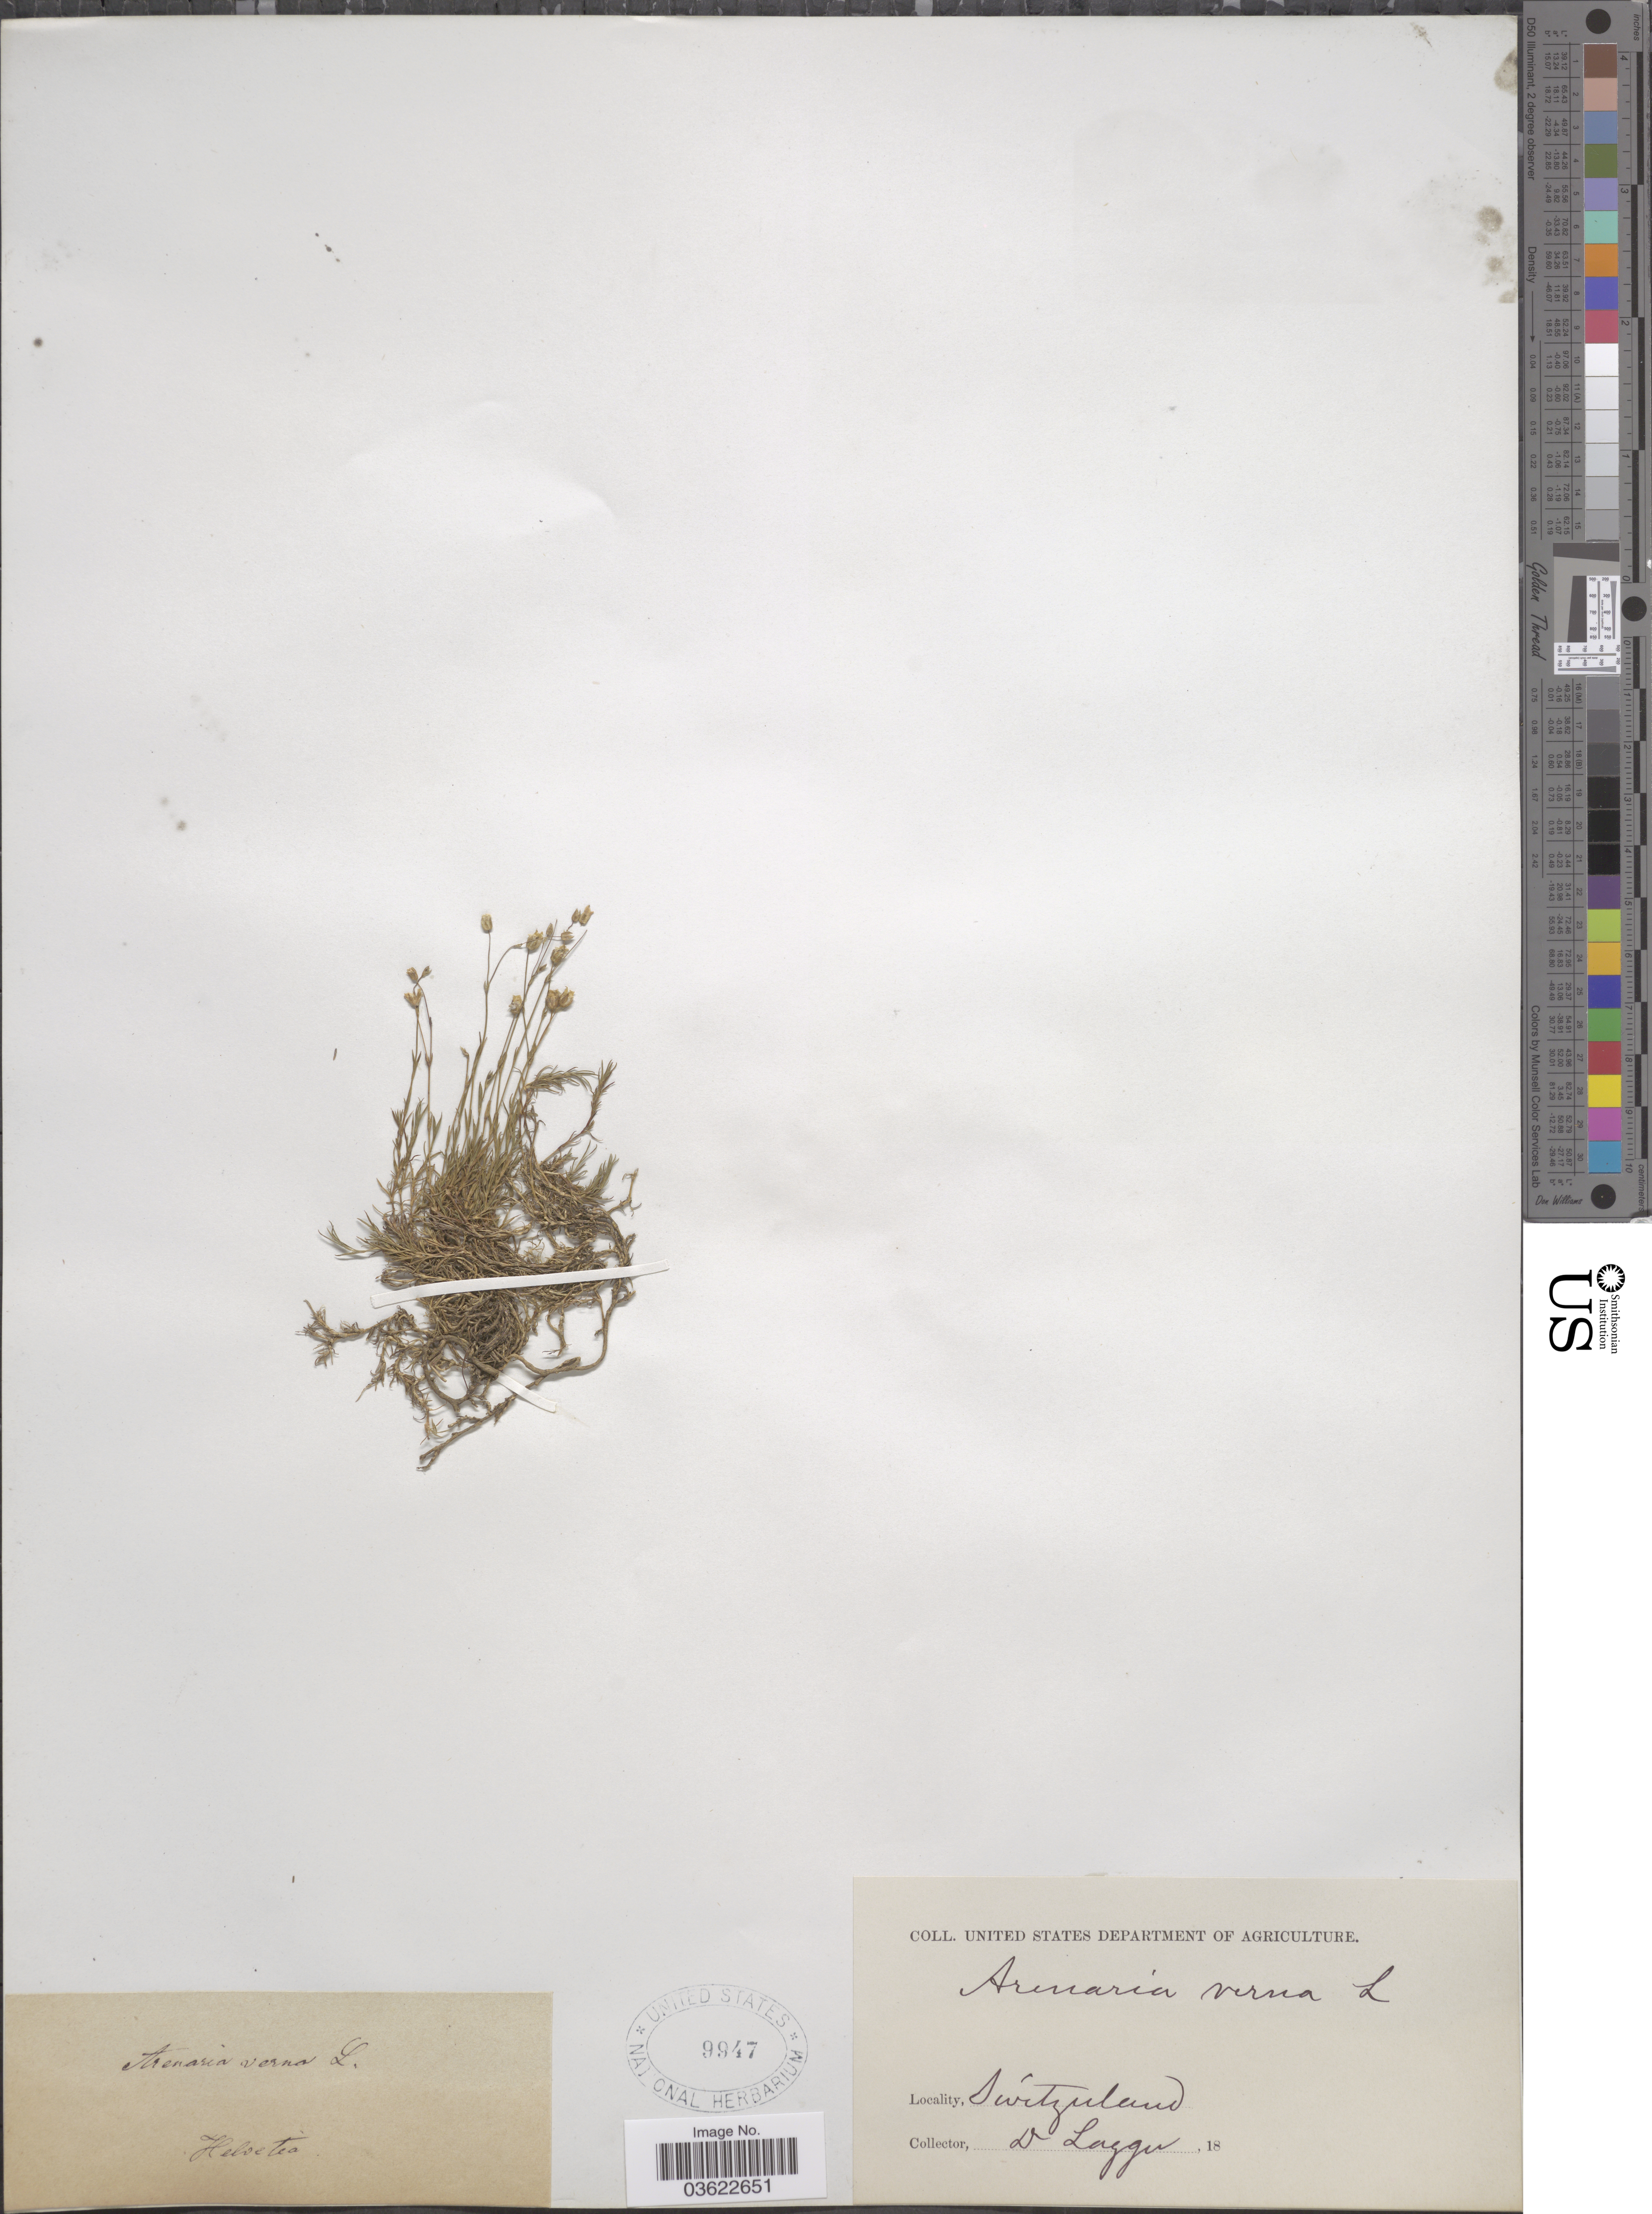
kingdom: Plantae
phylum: Tracheophyta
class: Magnoliopsida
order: Caryophyllales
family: Caryophyllaceae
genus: Arenaria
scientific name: Arenaria verna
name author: L.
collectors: F. J. Lagger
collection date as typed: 18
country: Switzerland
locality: Helvetia.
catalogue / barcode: US 9947